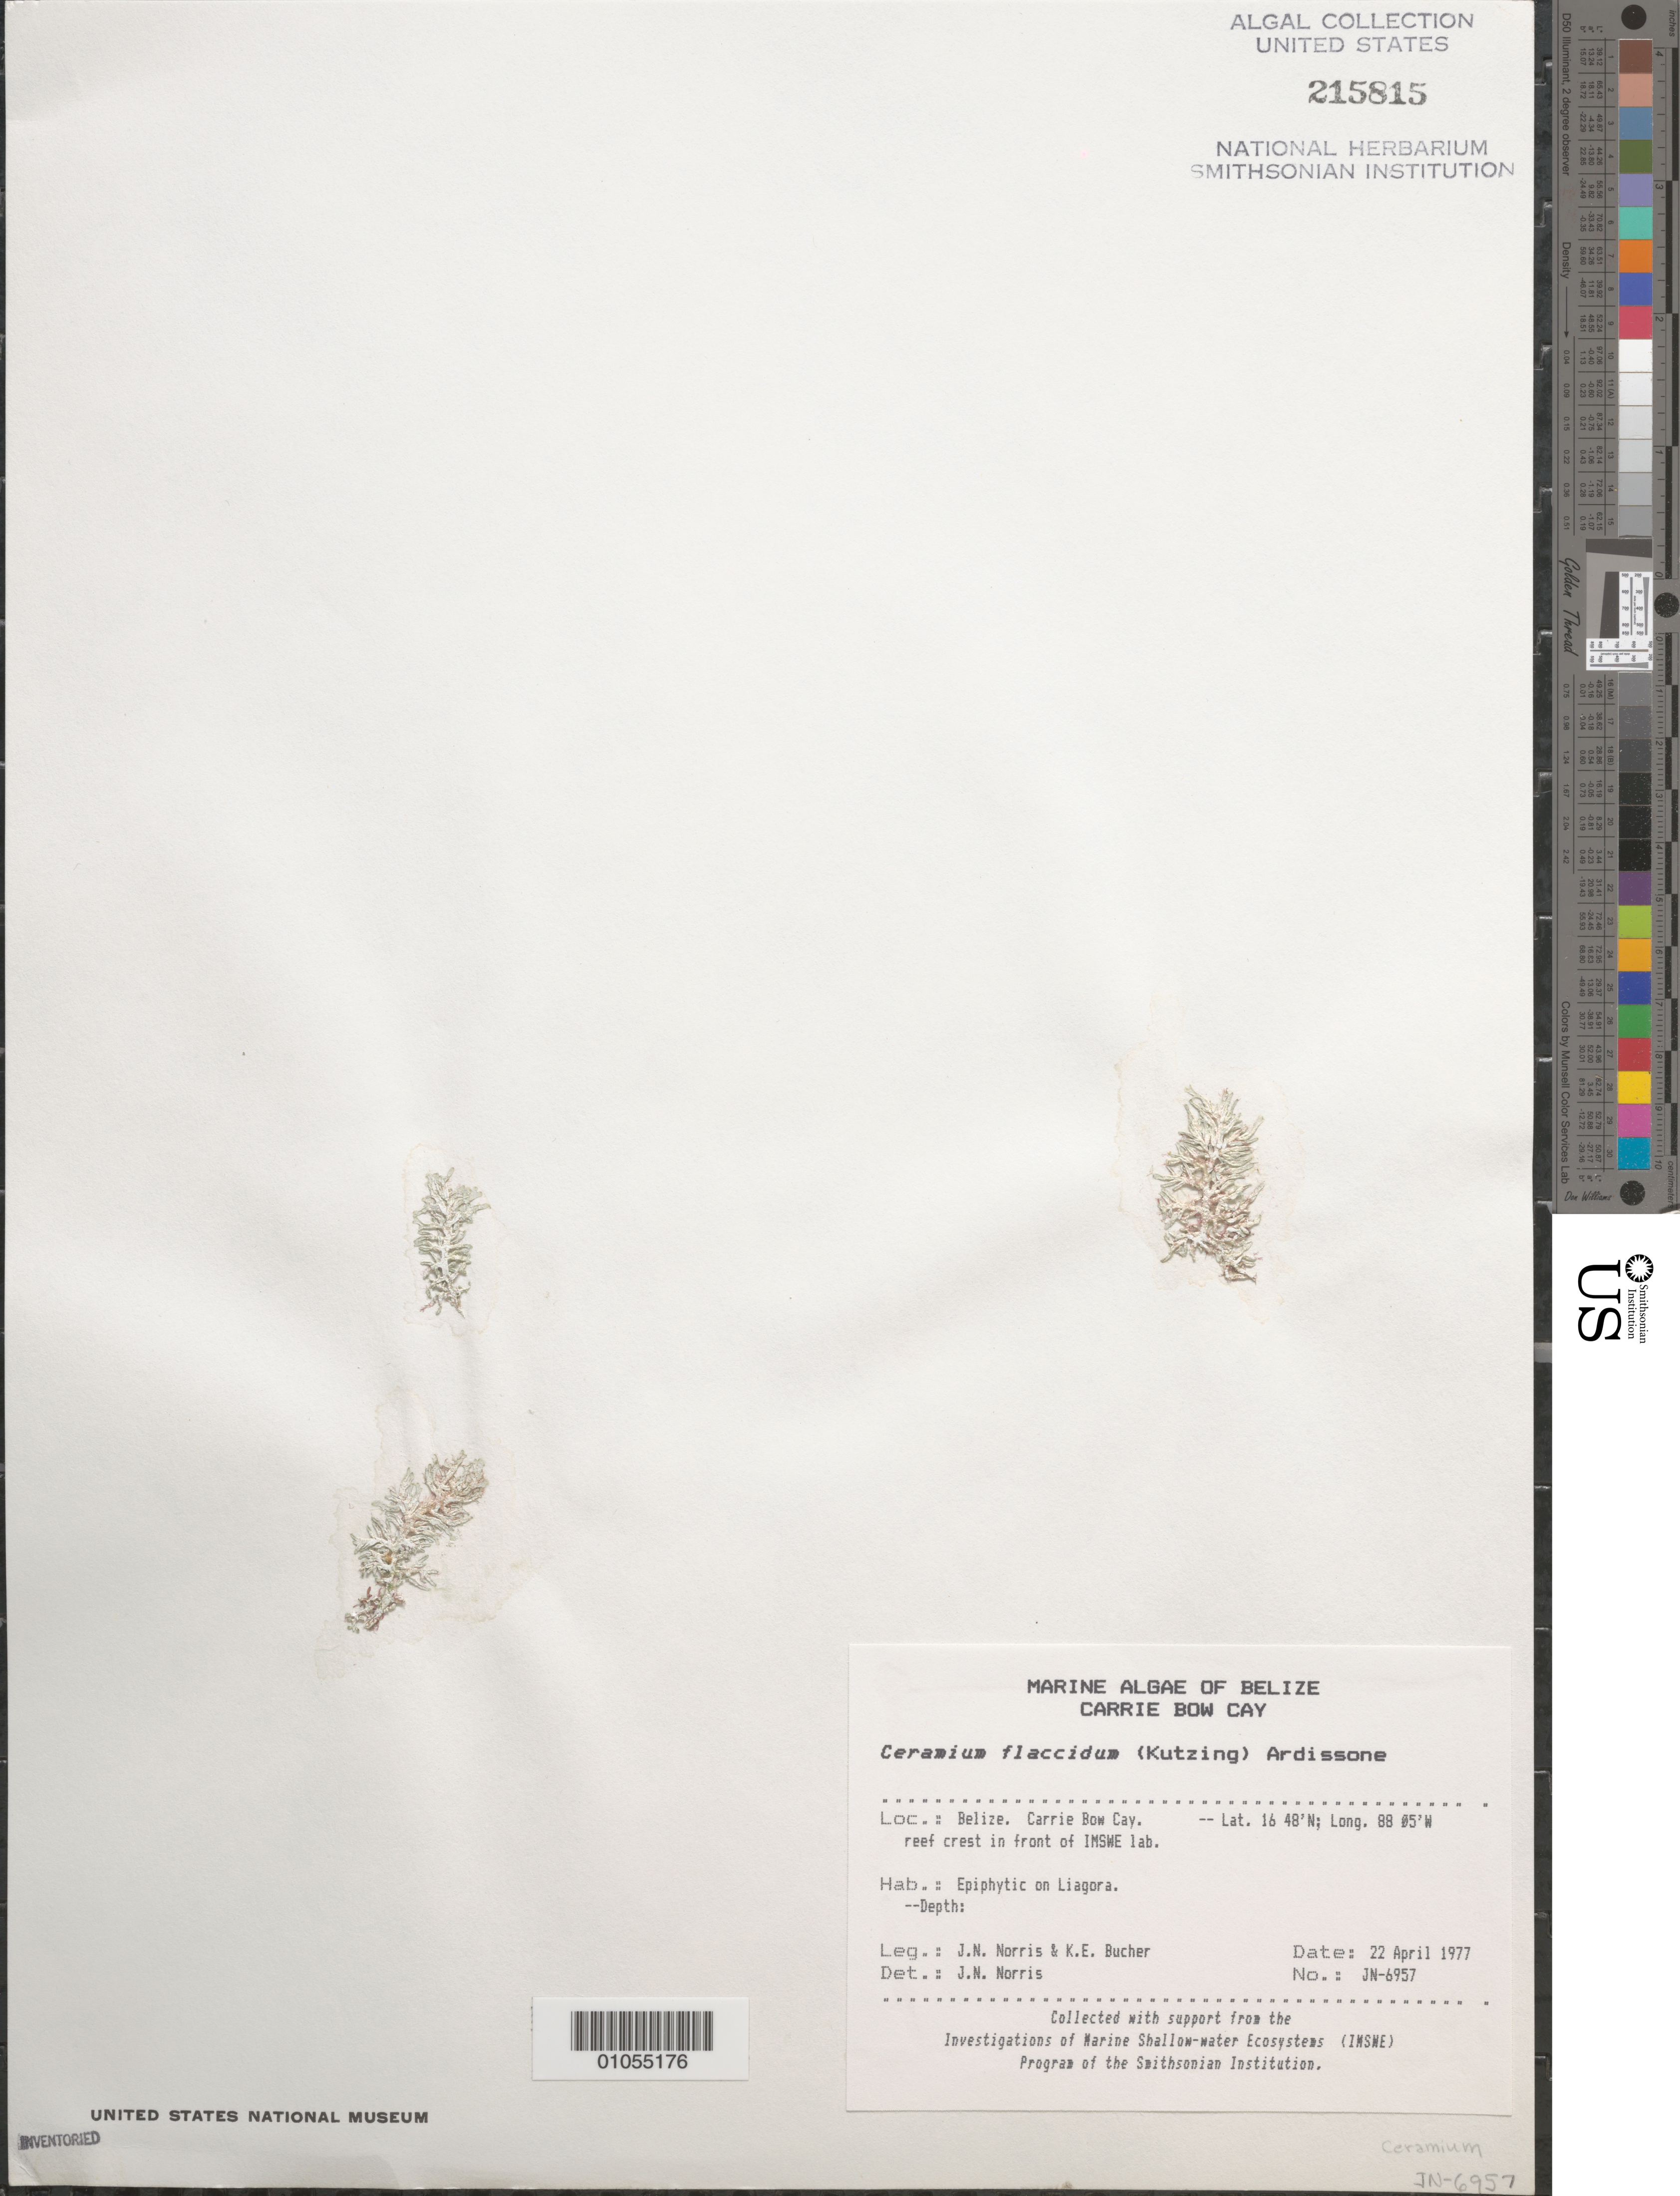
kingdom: Plantae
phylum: Rhodophyta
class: Florideophyceae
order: Ceramiales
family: Ceramiaceae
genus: Gayliella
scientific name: Gayliella flaccida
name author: (Harv. ex Kütz.) T.O. Cho & L.M. McIvor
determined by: Algae name updating Project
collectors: J. N. Norris & K. E. Bucher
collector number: JN-6957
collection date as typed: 22 Apr 1977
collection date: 1977-04-22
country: Belize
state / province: Stann Creek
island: Carrie Bow Cay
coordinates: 16 48'N, 88 05'W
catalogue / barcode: US 215815